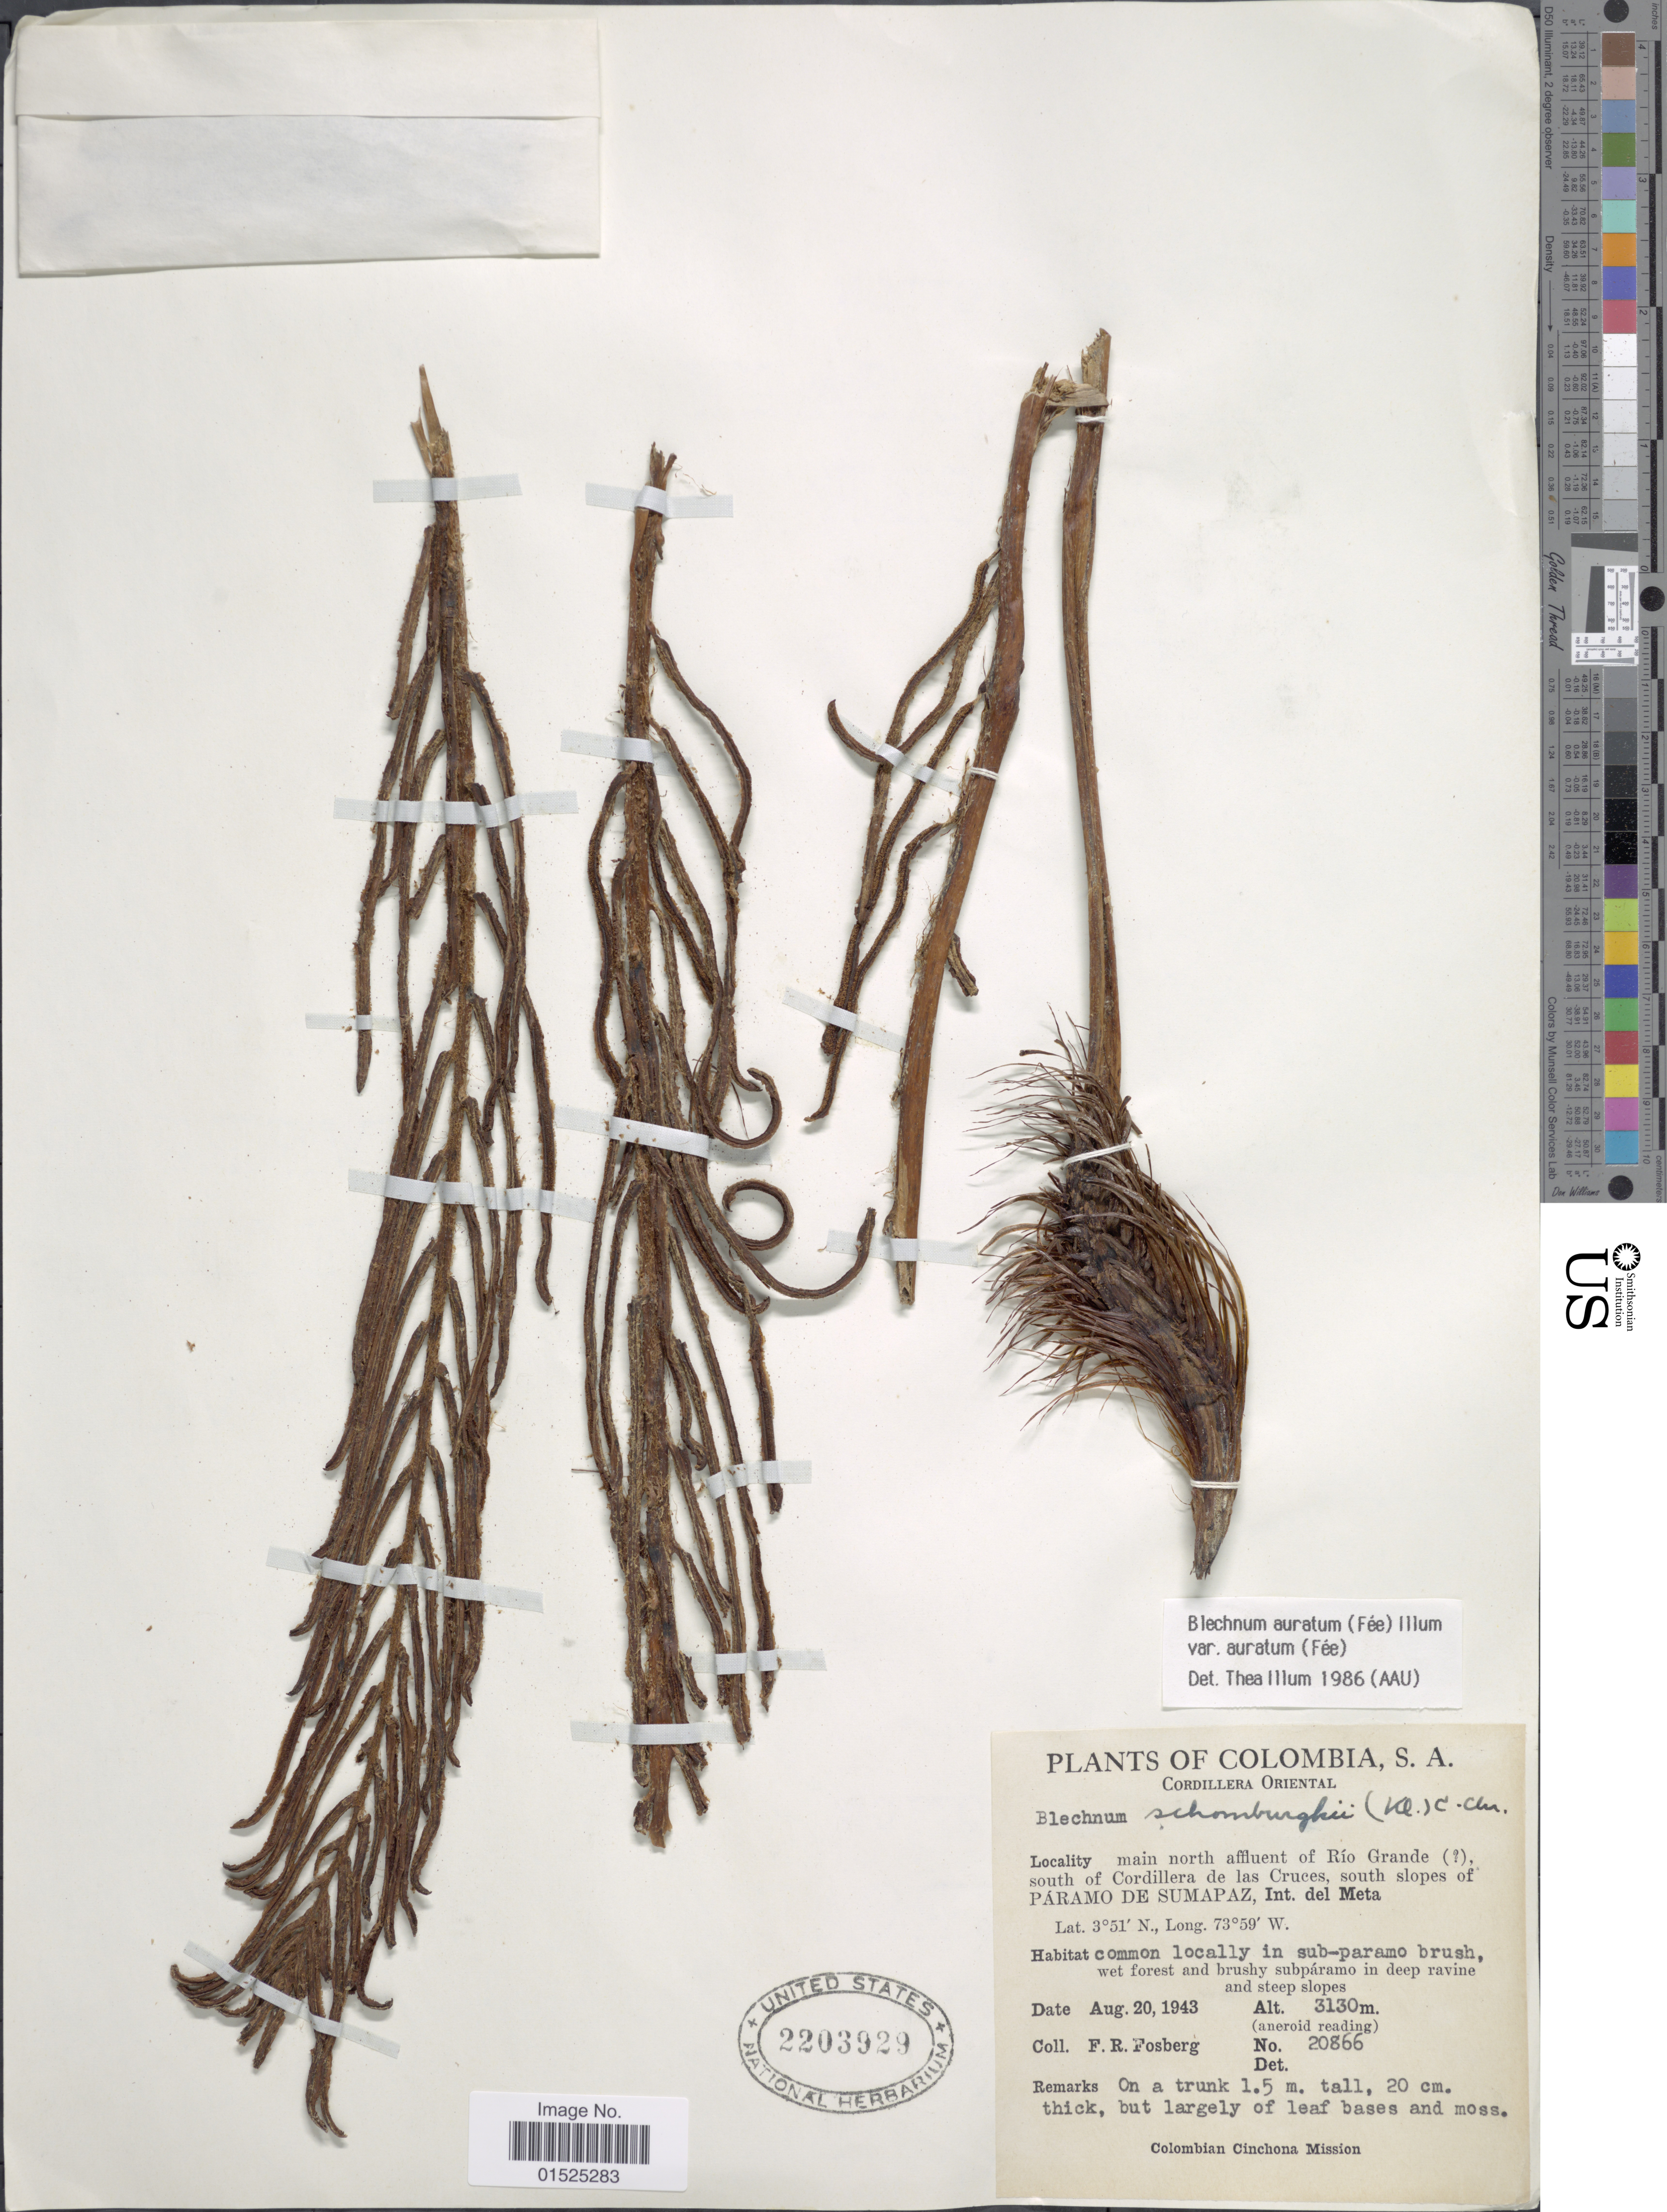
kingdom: Plantae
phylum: Tracheophyta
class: Polypodiopsida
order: Polypodiales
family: Blechnaceae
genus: Blechnum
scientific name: Blechnum auratum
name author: (Fée) R.M. Tryon & Stolze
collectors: F. R. Fosberg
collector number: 20866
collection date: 1943-08-20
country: Colombia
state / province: Meta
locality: S. A., Cordillera Oriental, main north affluent of Rio Grande ( [unsure placement]), south of Cordillera de las Cruces, south slopes of Paramo de Sumapaz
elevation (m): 3130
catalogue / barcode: US 2203929